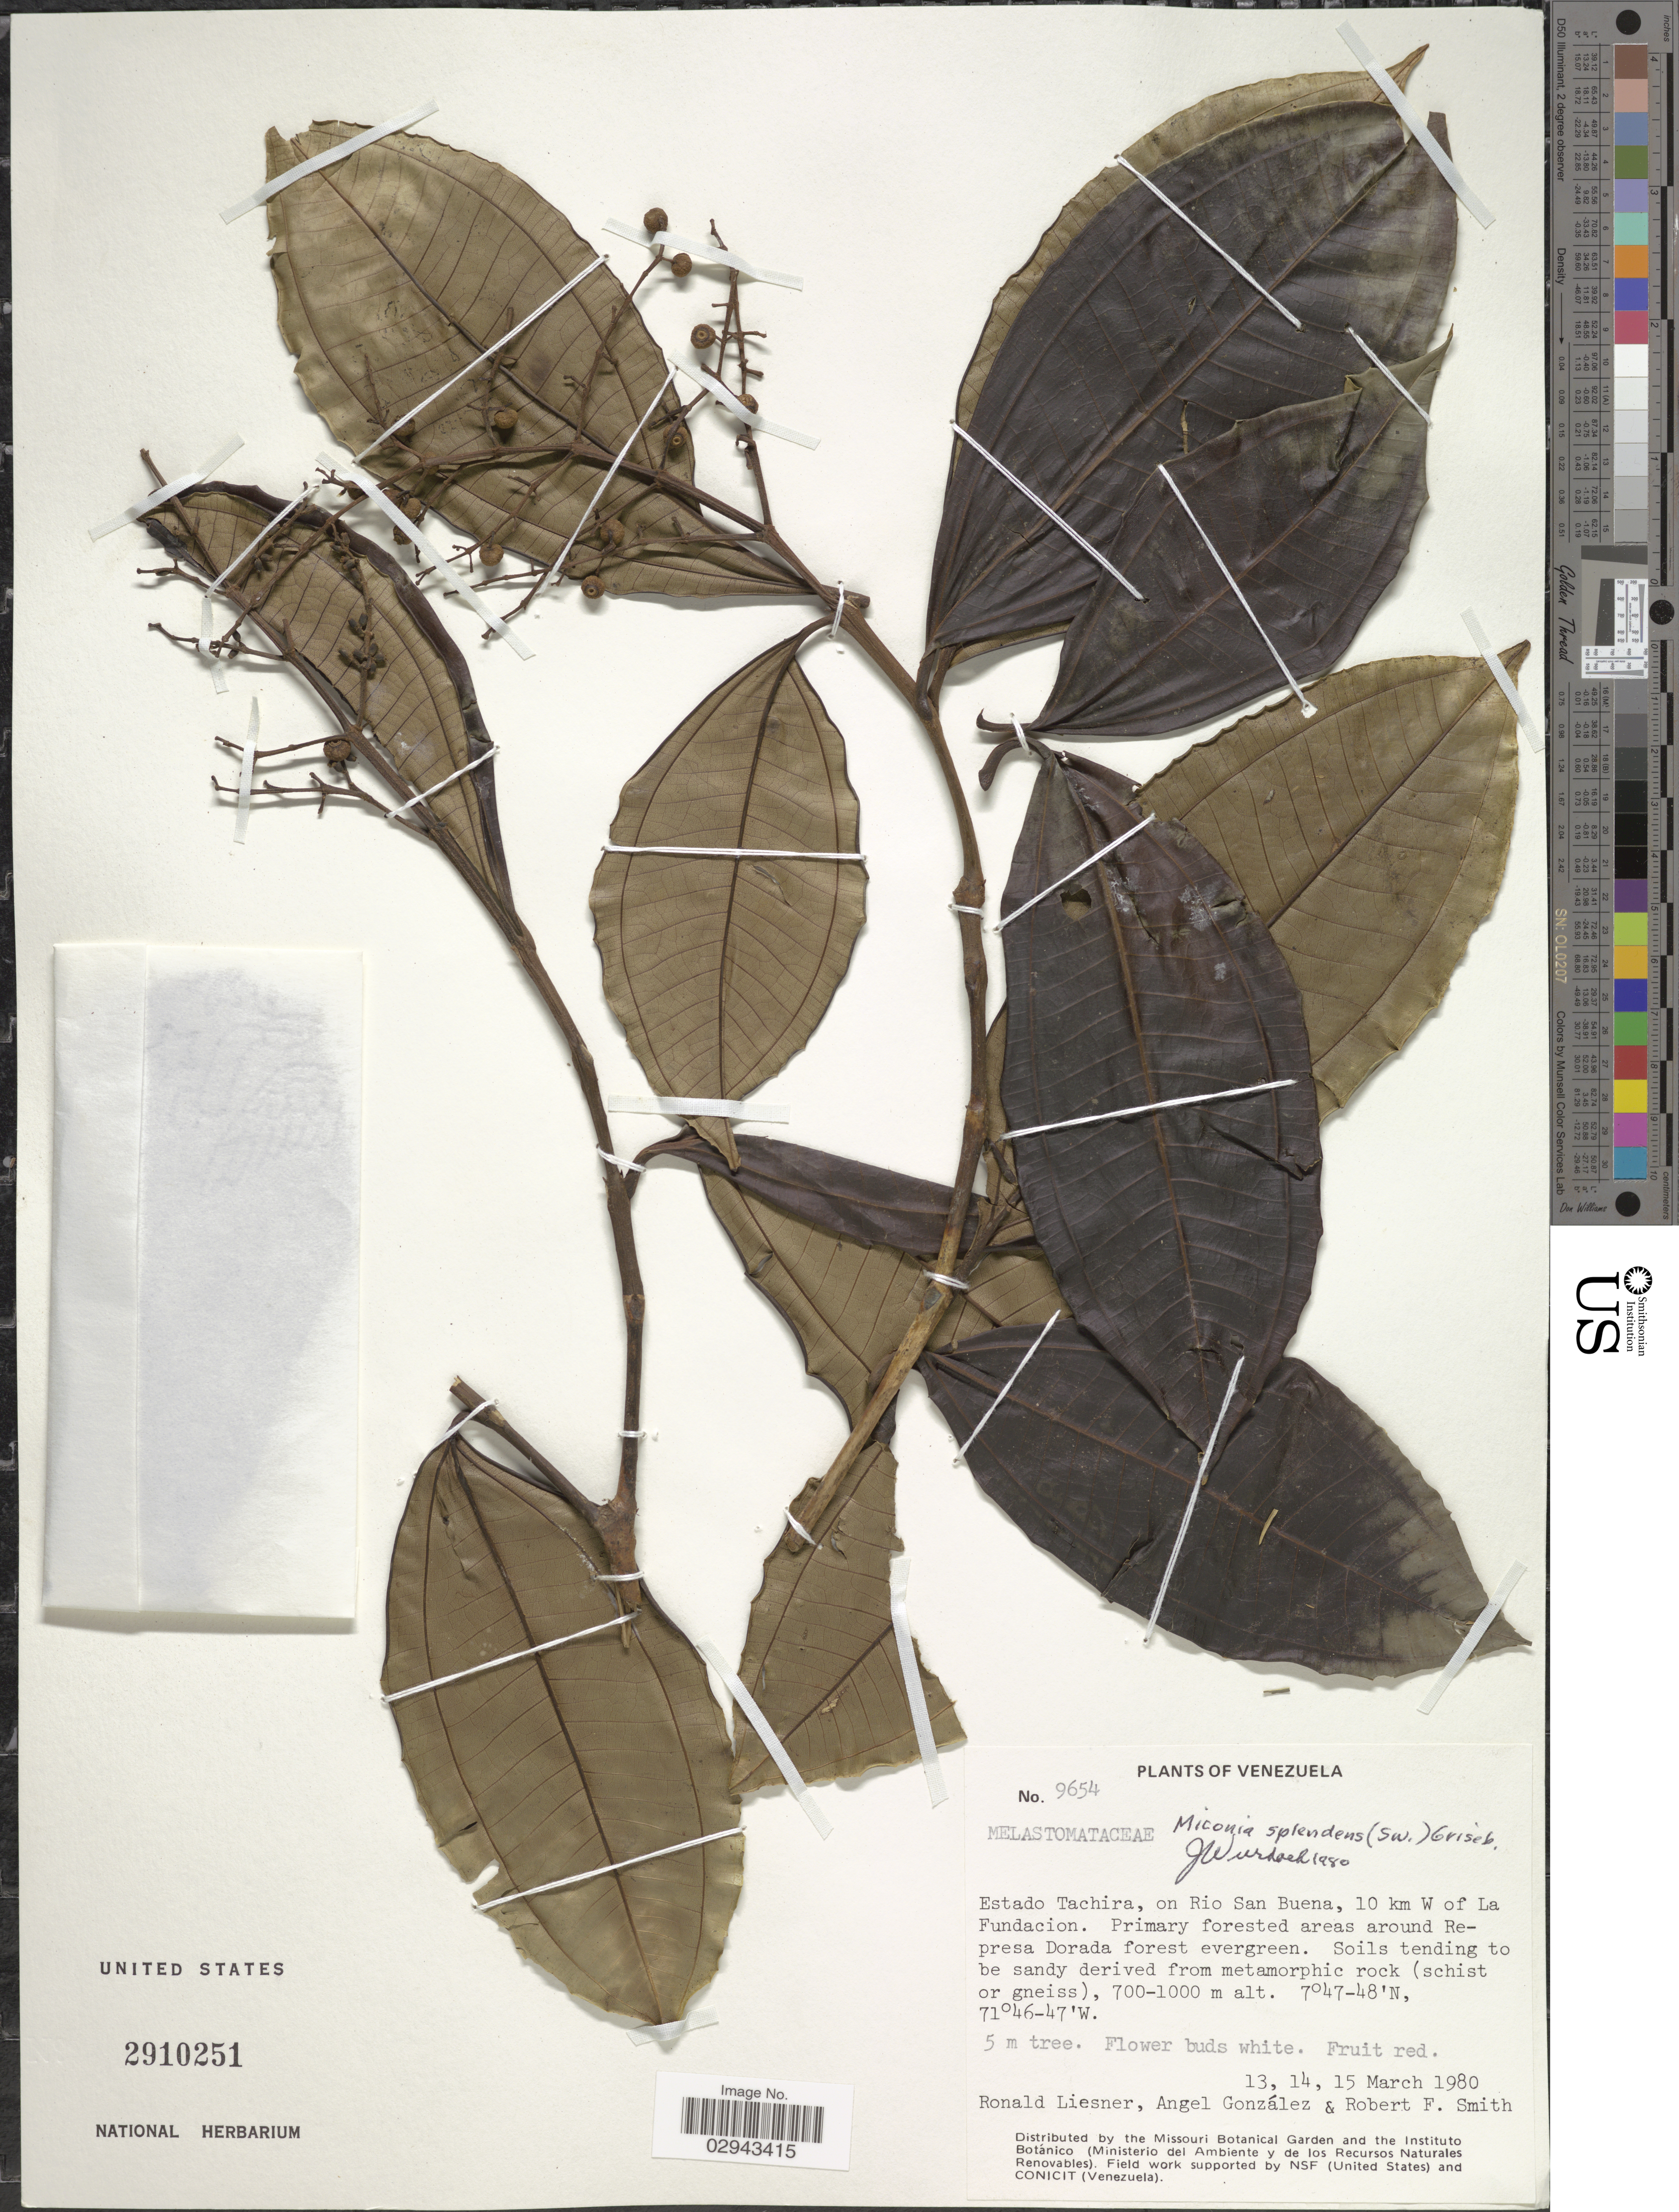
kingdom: Plantae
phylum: Tracheophyta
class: Magnoliopsida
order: Myrtales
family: Melastomataceae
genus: Miconia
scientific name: Miconia splendens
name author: (Sw.) Griseb.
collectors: R. L. Liesner, A. C. González & R. F. Smith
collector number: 9654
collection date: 1980-03-13/1980-03-15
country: Venezuela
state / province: Tachira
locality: On Rio San Buena, 10 km W of La Fundacion. Around Represa Dorada forest evergreen.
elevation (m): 700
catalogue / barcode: US 2910251